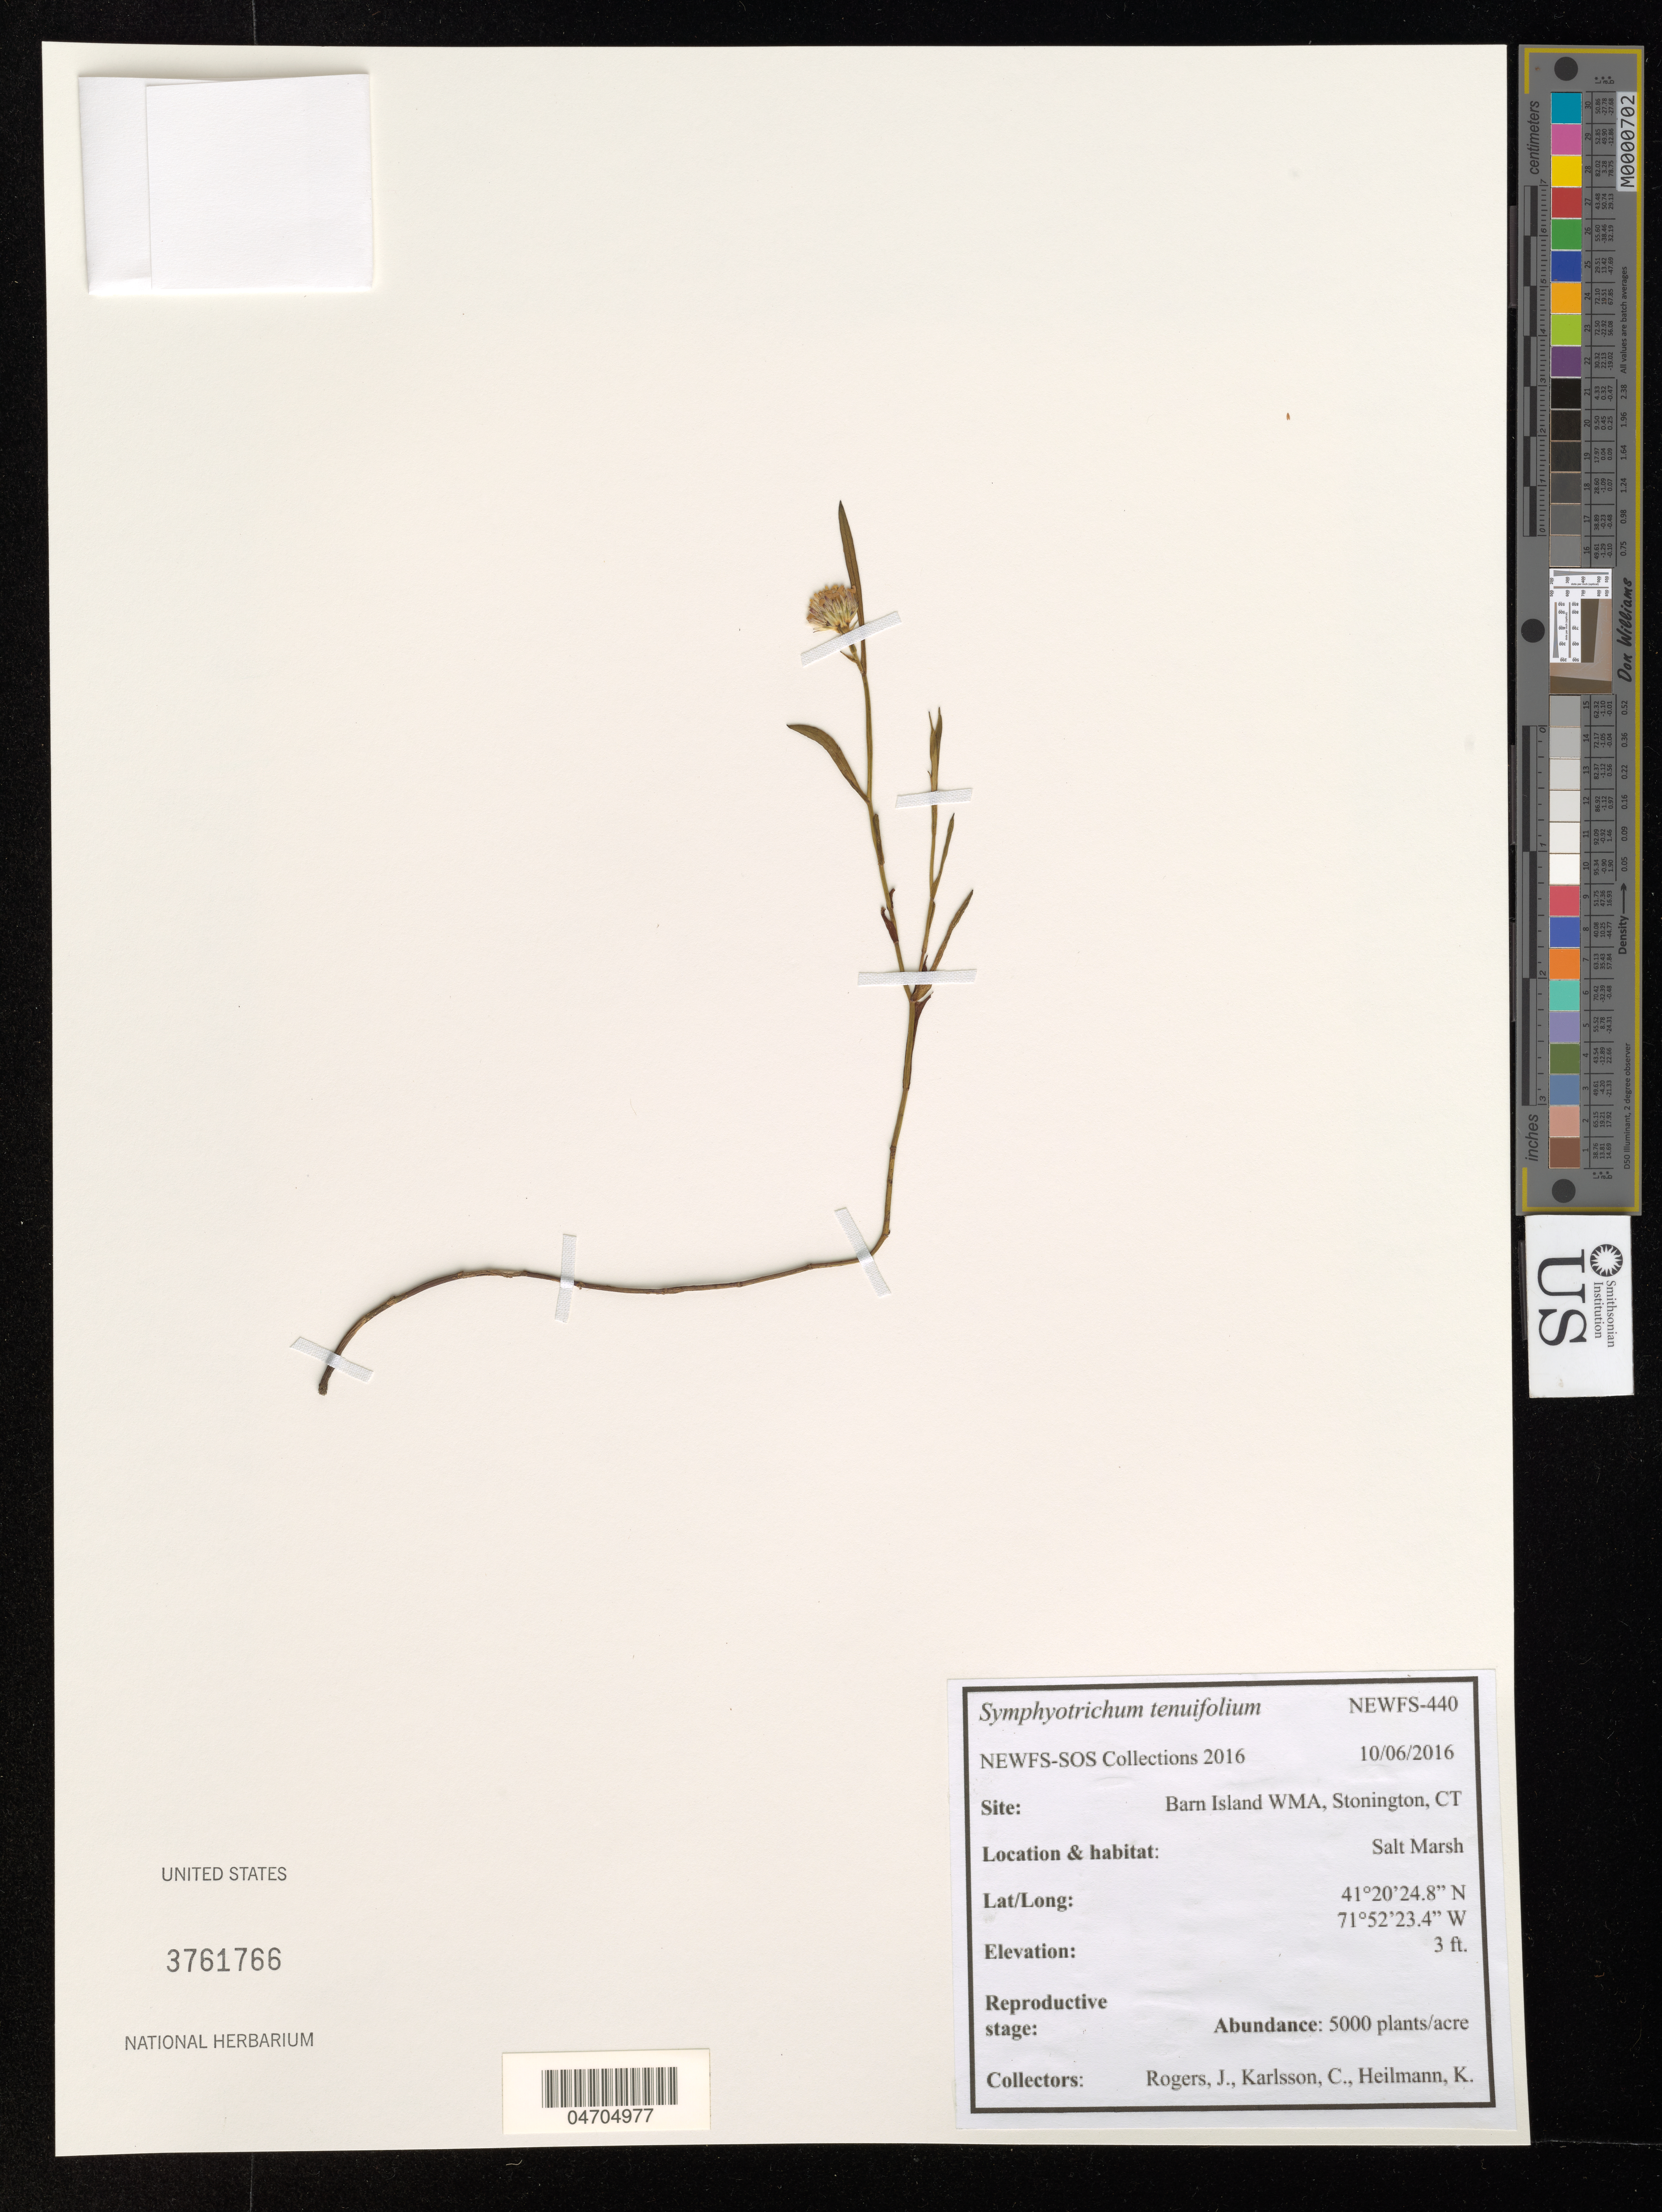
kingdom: Plantae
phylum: Tracheophyta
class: Magnoliopsida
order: Asterales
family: Asteraceae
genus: Symphyotrichum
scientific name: Symphyotrichum tenuifolium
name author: (L.) G.L. Nesom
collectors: J. Rogers, C. Karlsson & K. Heilmann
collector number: NEWFS-440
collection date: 2016-10-06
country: United States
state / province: Connecticut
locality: Barn Island WMA, Stonington.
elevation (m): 1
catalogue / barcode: US 3761766